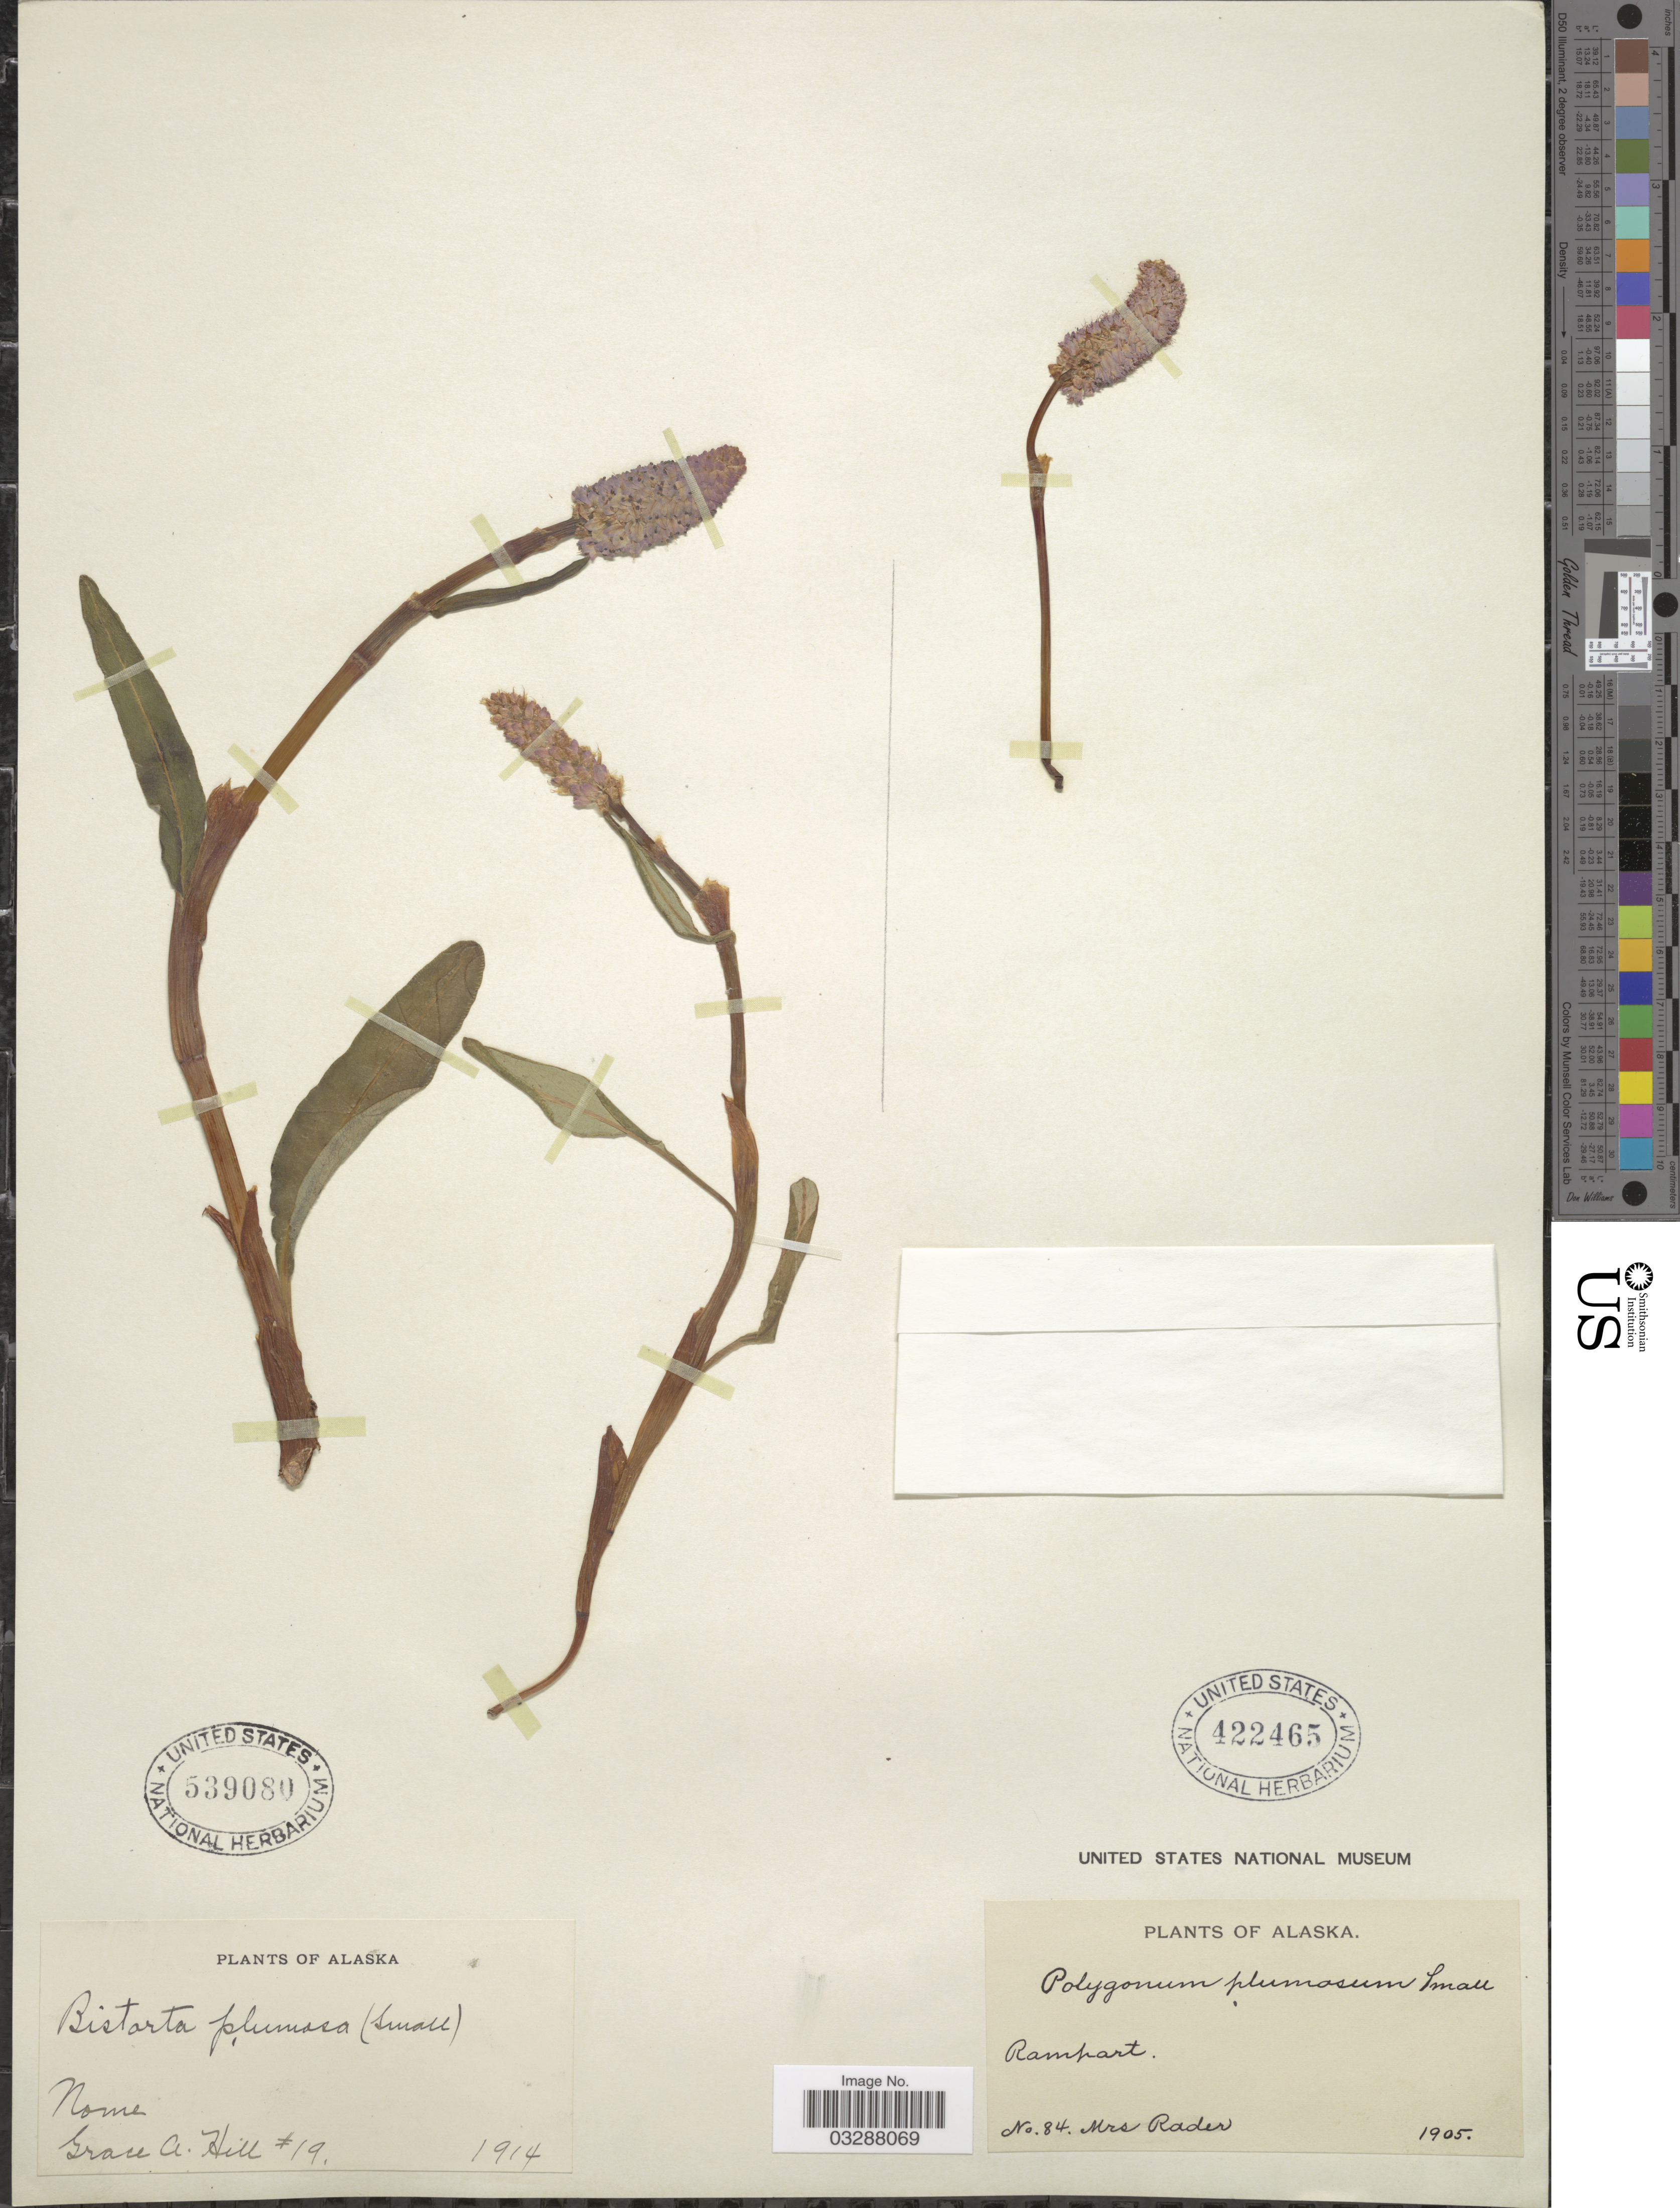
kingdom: Plantae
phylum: Tracheophyta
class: Magnoliopsida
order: Caryophyllales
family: Polygonaceae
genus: Polygonum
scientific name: Polygonum bistorta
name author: L.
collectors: G. A. Hill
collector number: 19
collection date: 1914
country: United States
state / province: Alaska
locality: Nome.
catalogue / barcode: US 539080-2